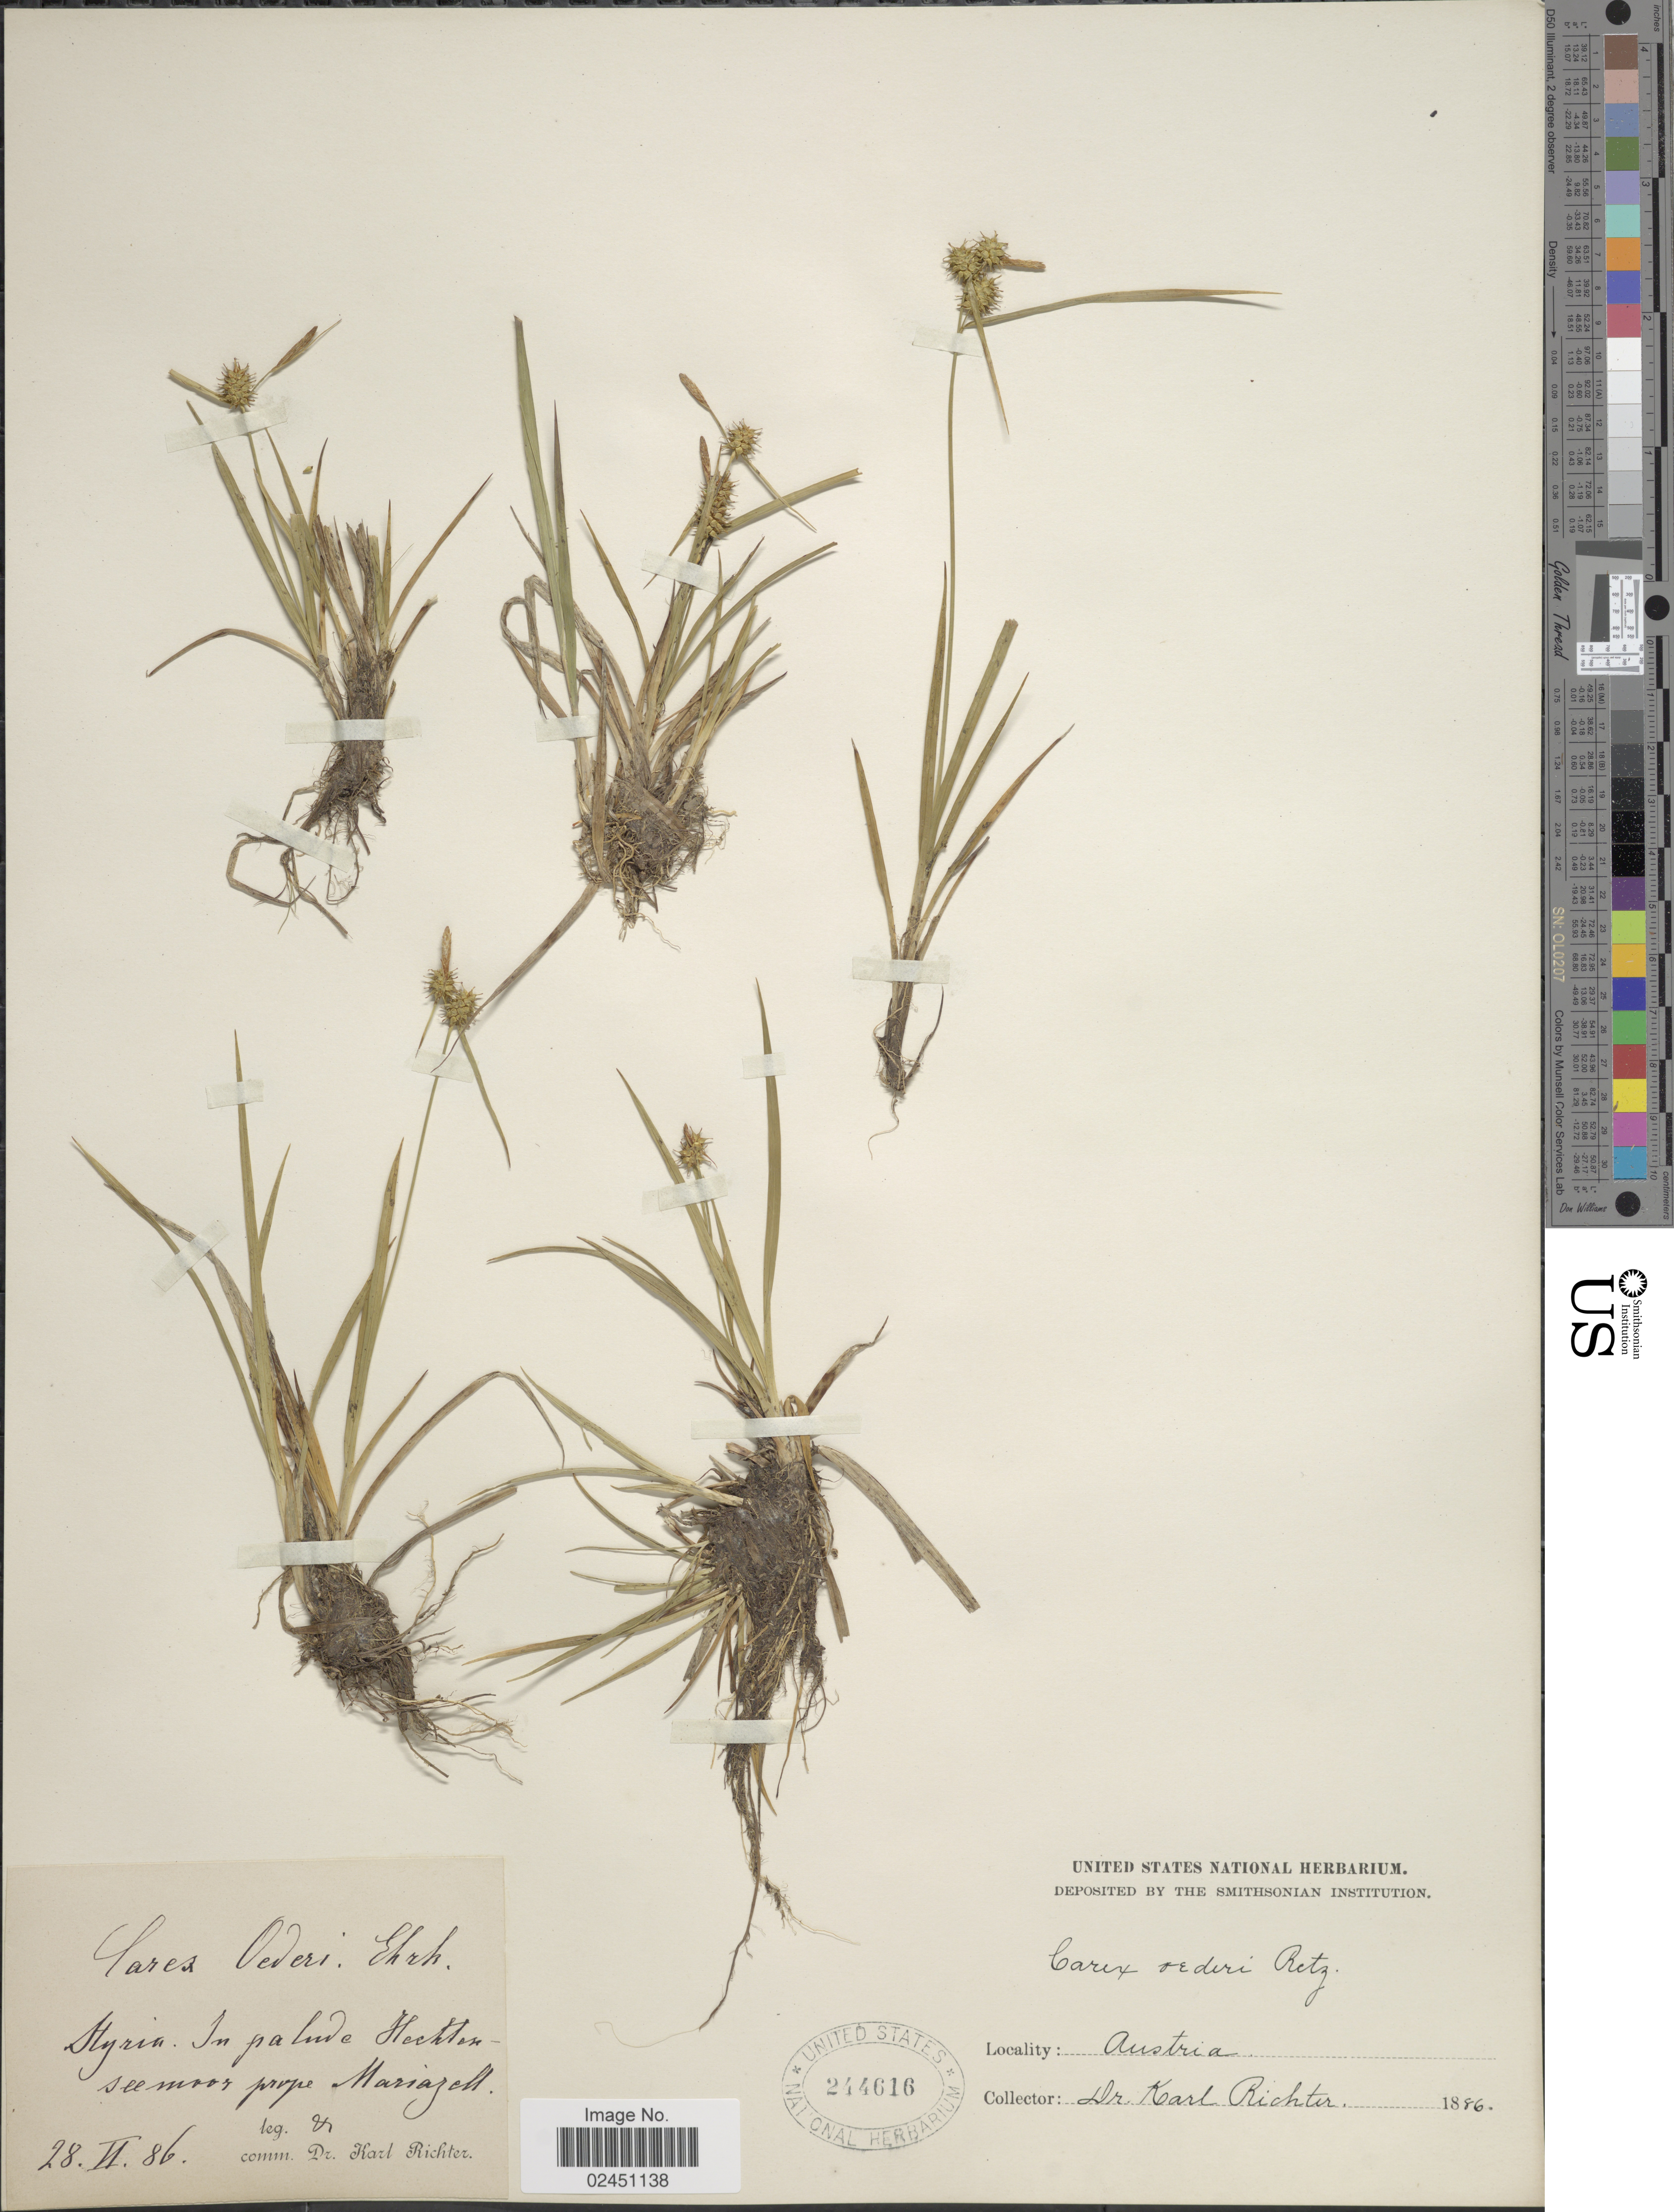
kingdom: Plantae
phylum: Tracheophyta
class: Liliopsida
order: Poales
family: Cyperaceae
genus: Carex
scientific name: Carex oederi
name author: Retz.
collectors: K. Richter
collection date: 1886-02-28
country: Austria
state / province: Steiermark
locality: Styria. In palude Hechtenseemoor prope Marizell [interpreted]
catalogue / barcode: US 244616